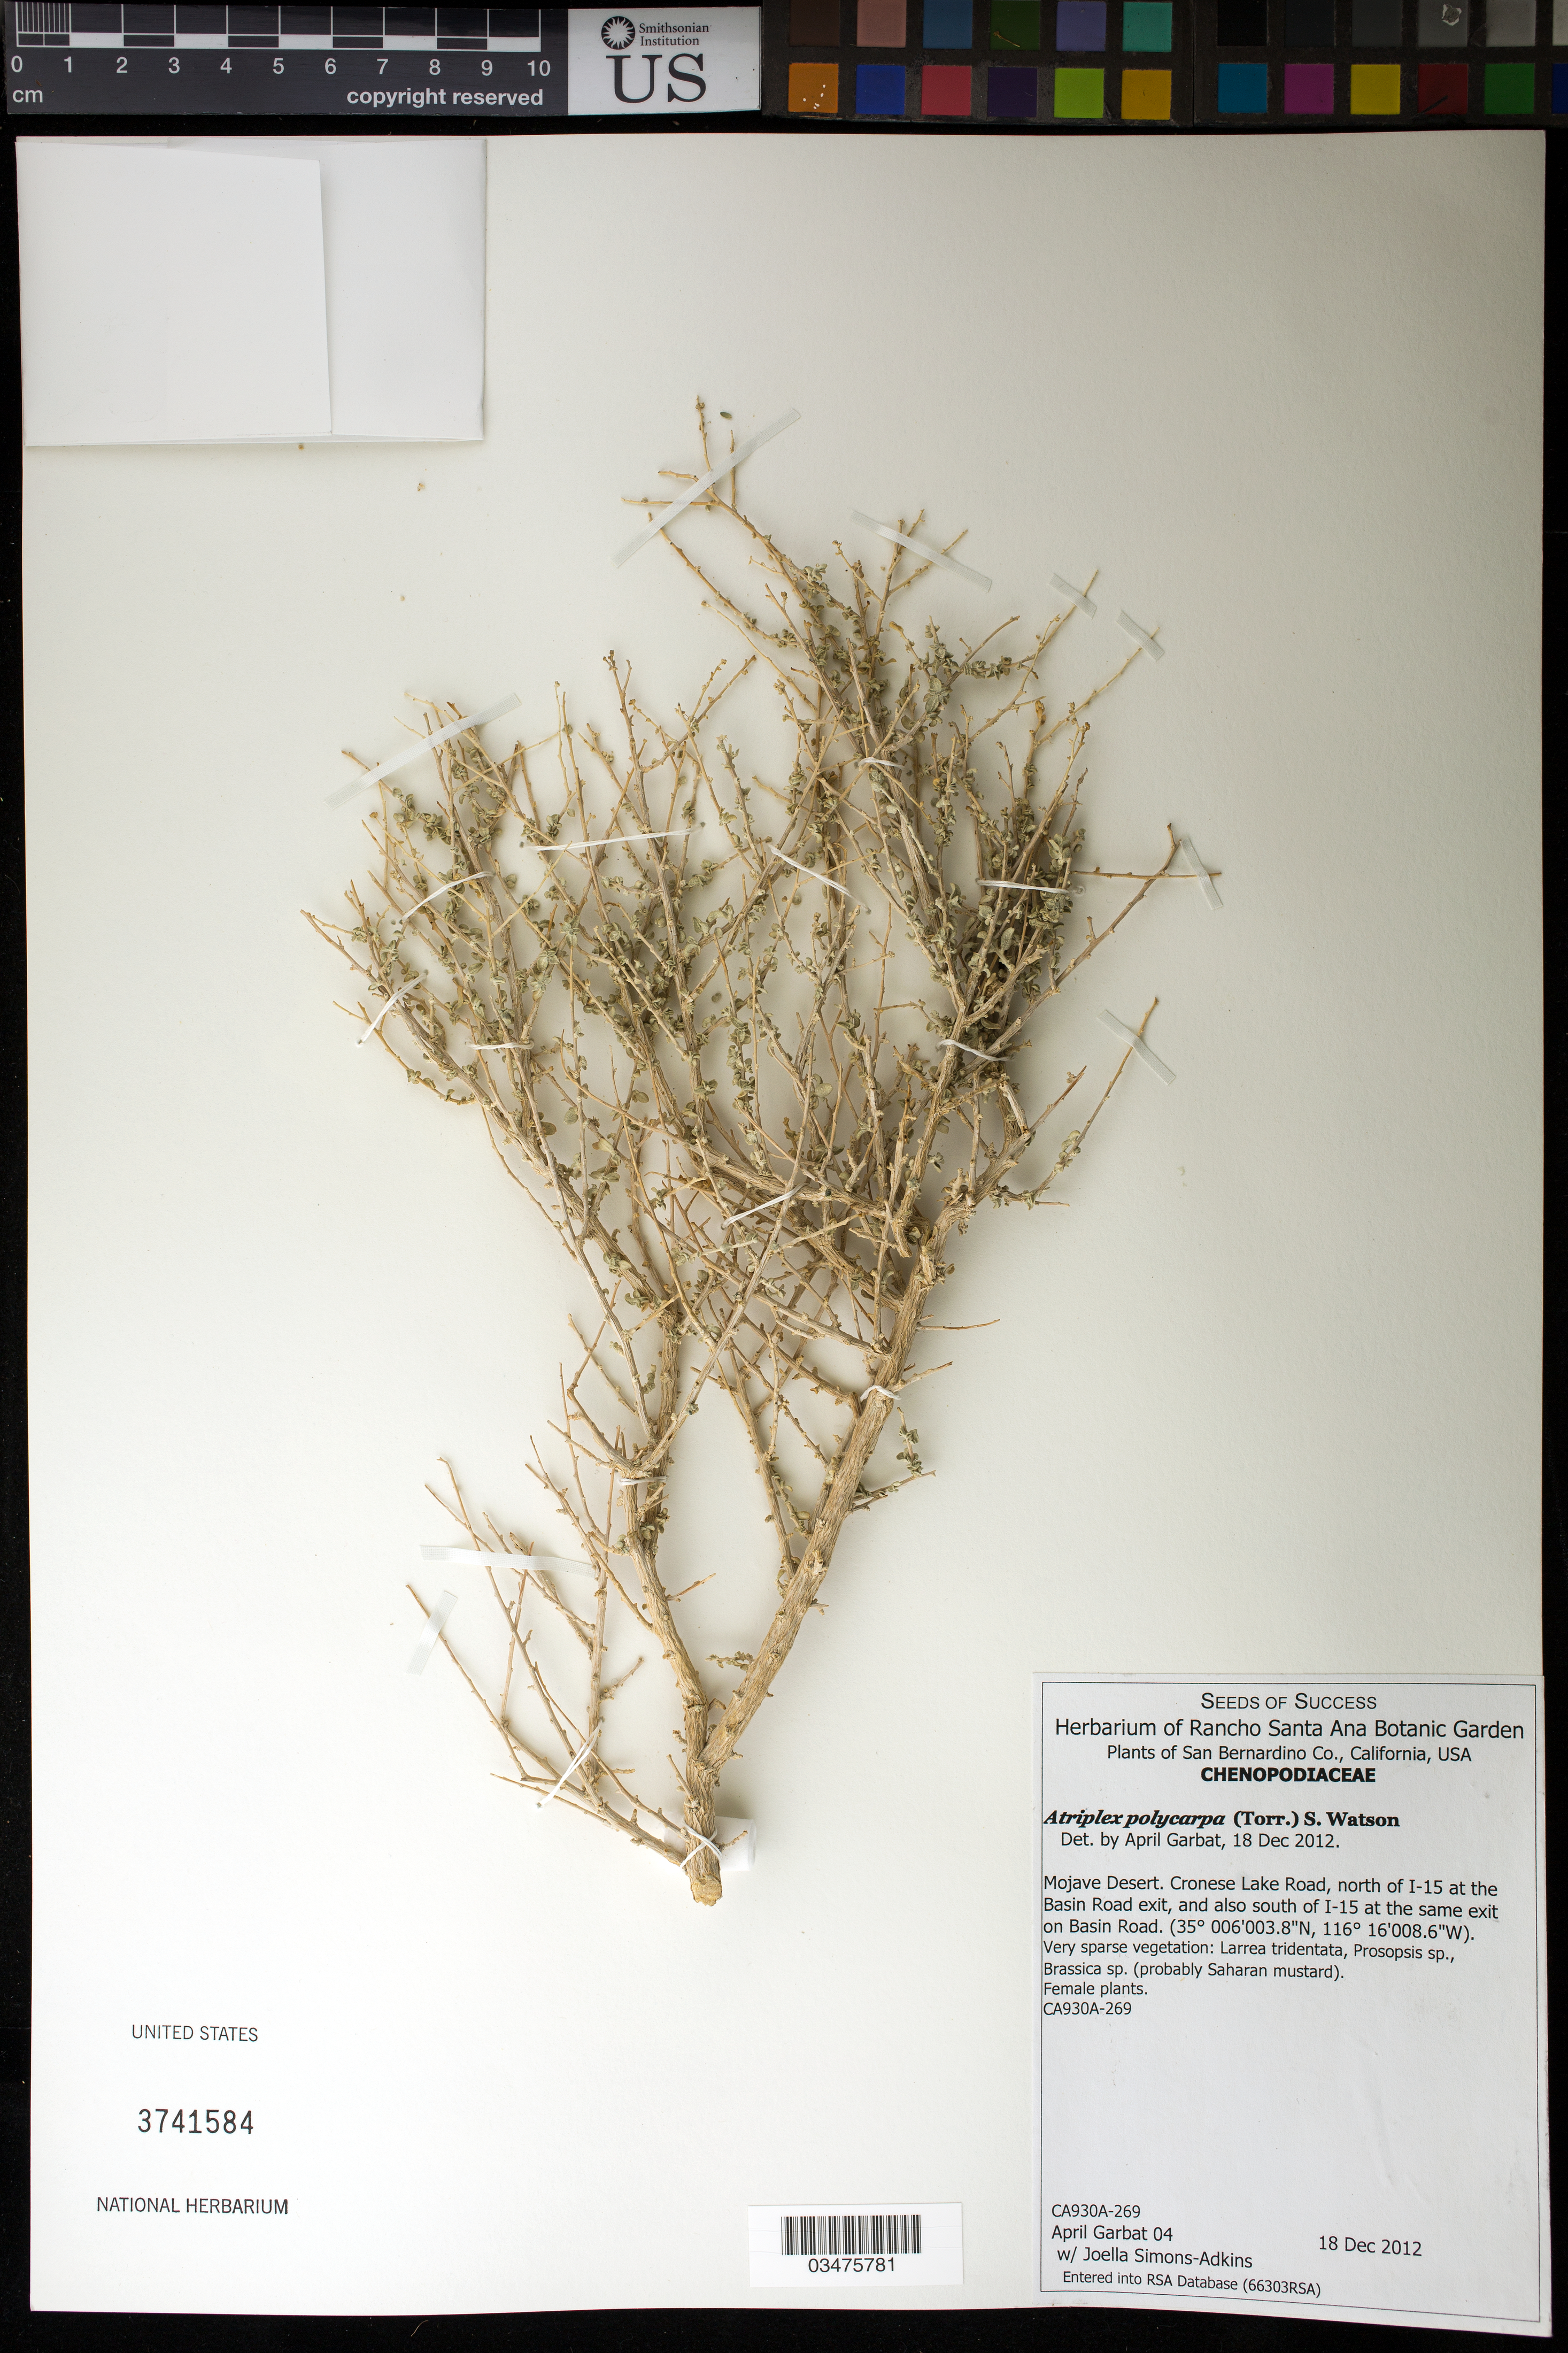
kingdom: Plantae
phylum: Tracheophyta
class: Magnoliopsida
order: Caryophyllales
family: Amaranthaceae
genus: Atriplex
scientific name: Atriplex polycarpa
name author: (Torr.) S. Watson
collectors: A. Garbat & J. Simons-Adkins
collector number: CA930A-269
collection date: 2012-12-18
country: United States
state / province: California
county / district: San Bernardino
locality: Mojave Desert, Cronese Lake Road, N of I-15 at the Basin Road exit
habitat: Very sparse vegetation: Larrea tridentata, Prosopsis sp., Brassica sp.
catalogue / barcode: US 3741584